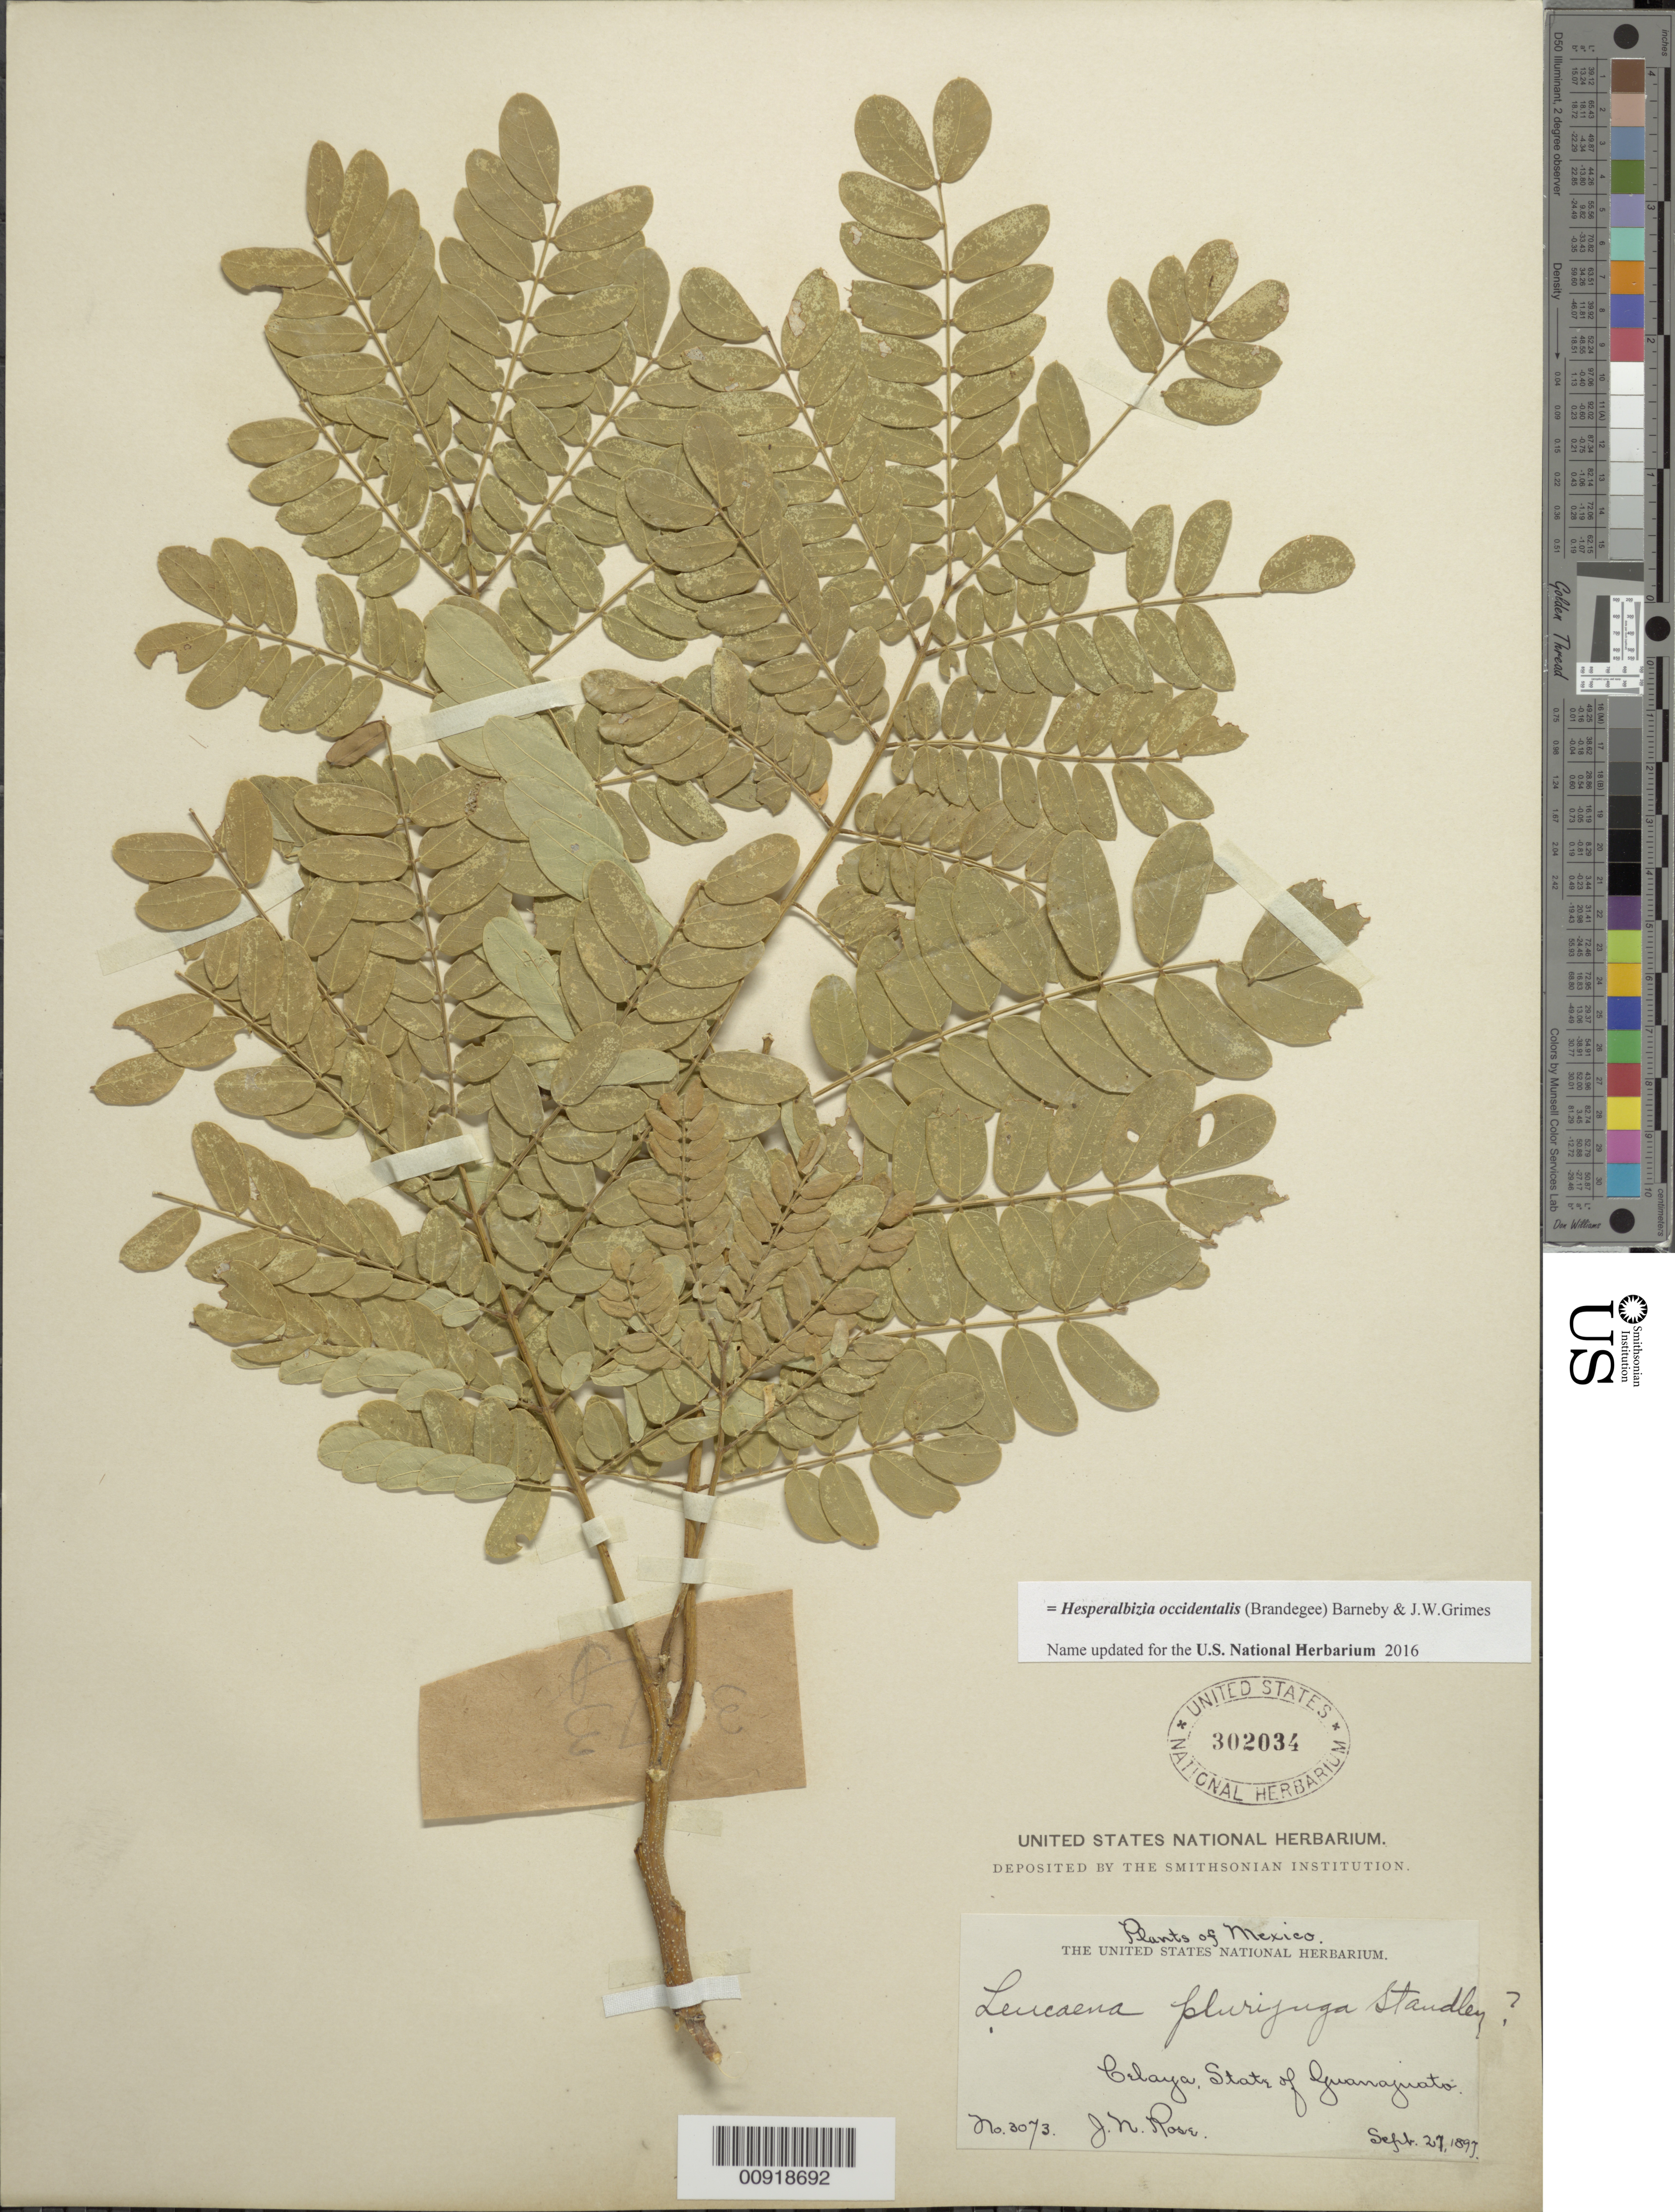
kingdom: Plantae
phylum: Tracheophyta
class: Magnoliopsida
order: Fabales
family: Fabaceae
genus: Hesperalbizia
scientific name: Hesperalbizia occidentalis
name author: (Brandegee) Barneby & J.W. Grimes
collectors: J. N. Rose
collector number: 3073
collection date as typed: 27 Sep 1897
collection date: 1897-09-27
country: Mexico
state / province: Guanajuato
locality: Celaya, State of Guanajuato.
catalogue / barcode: US 302034